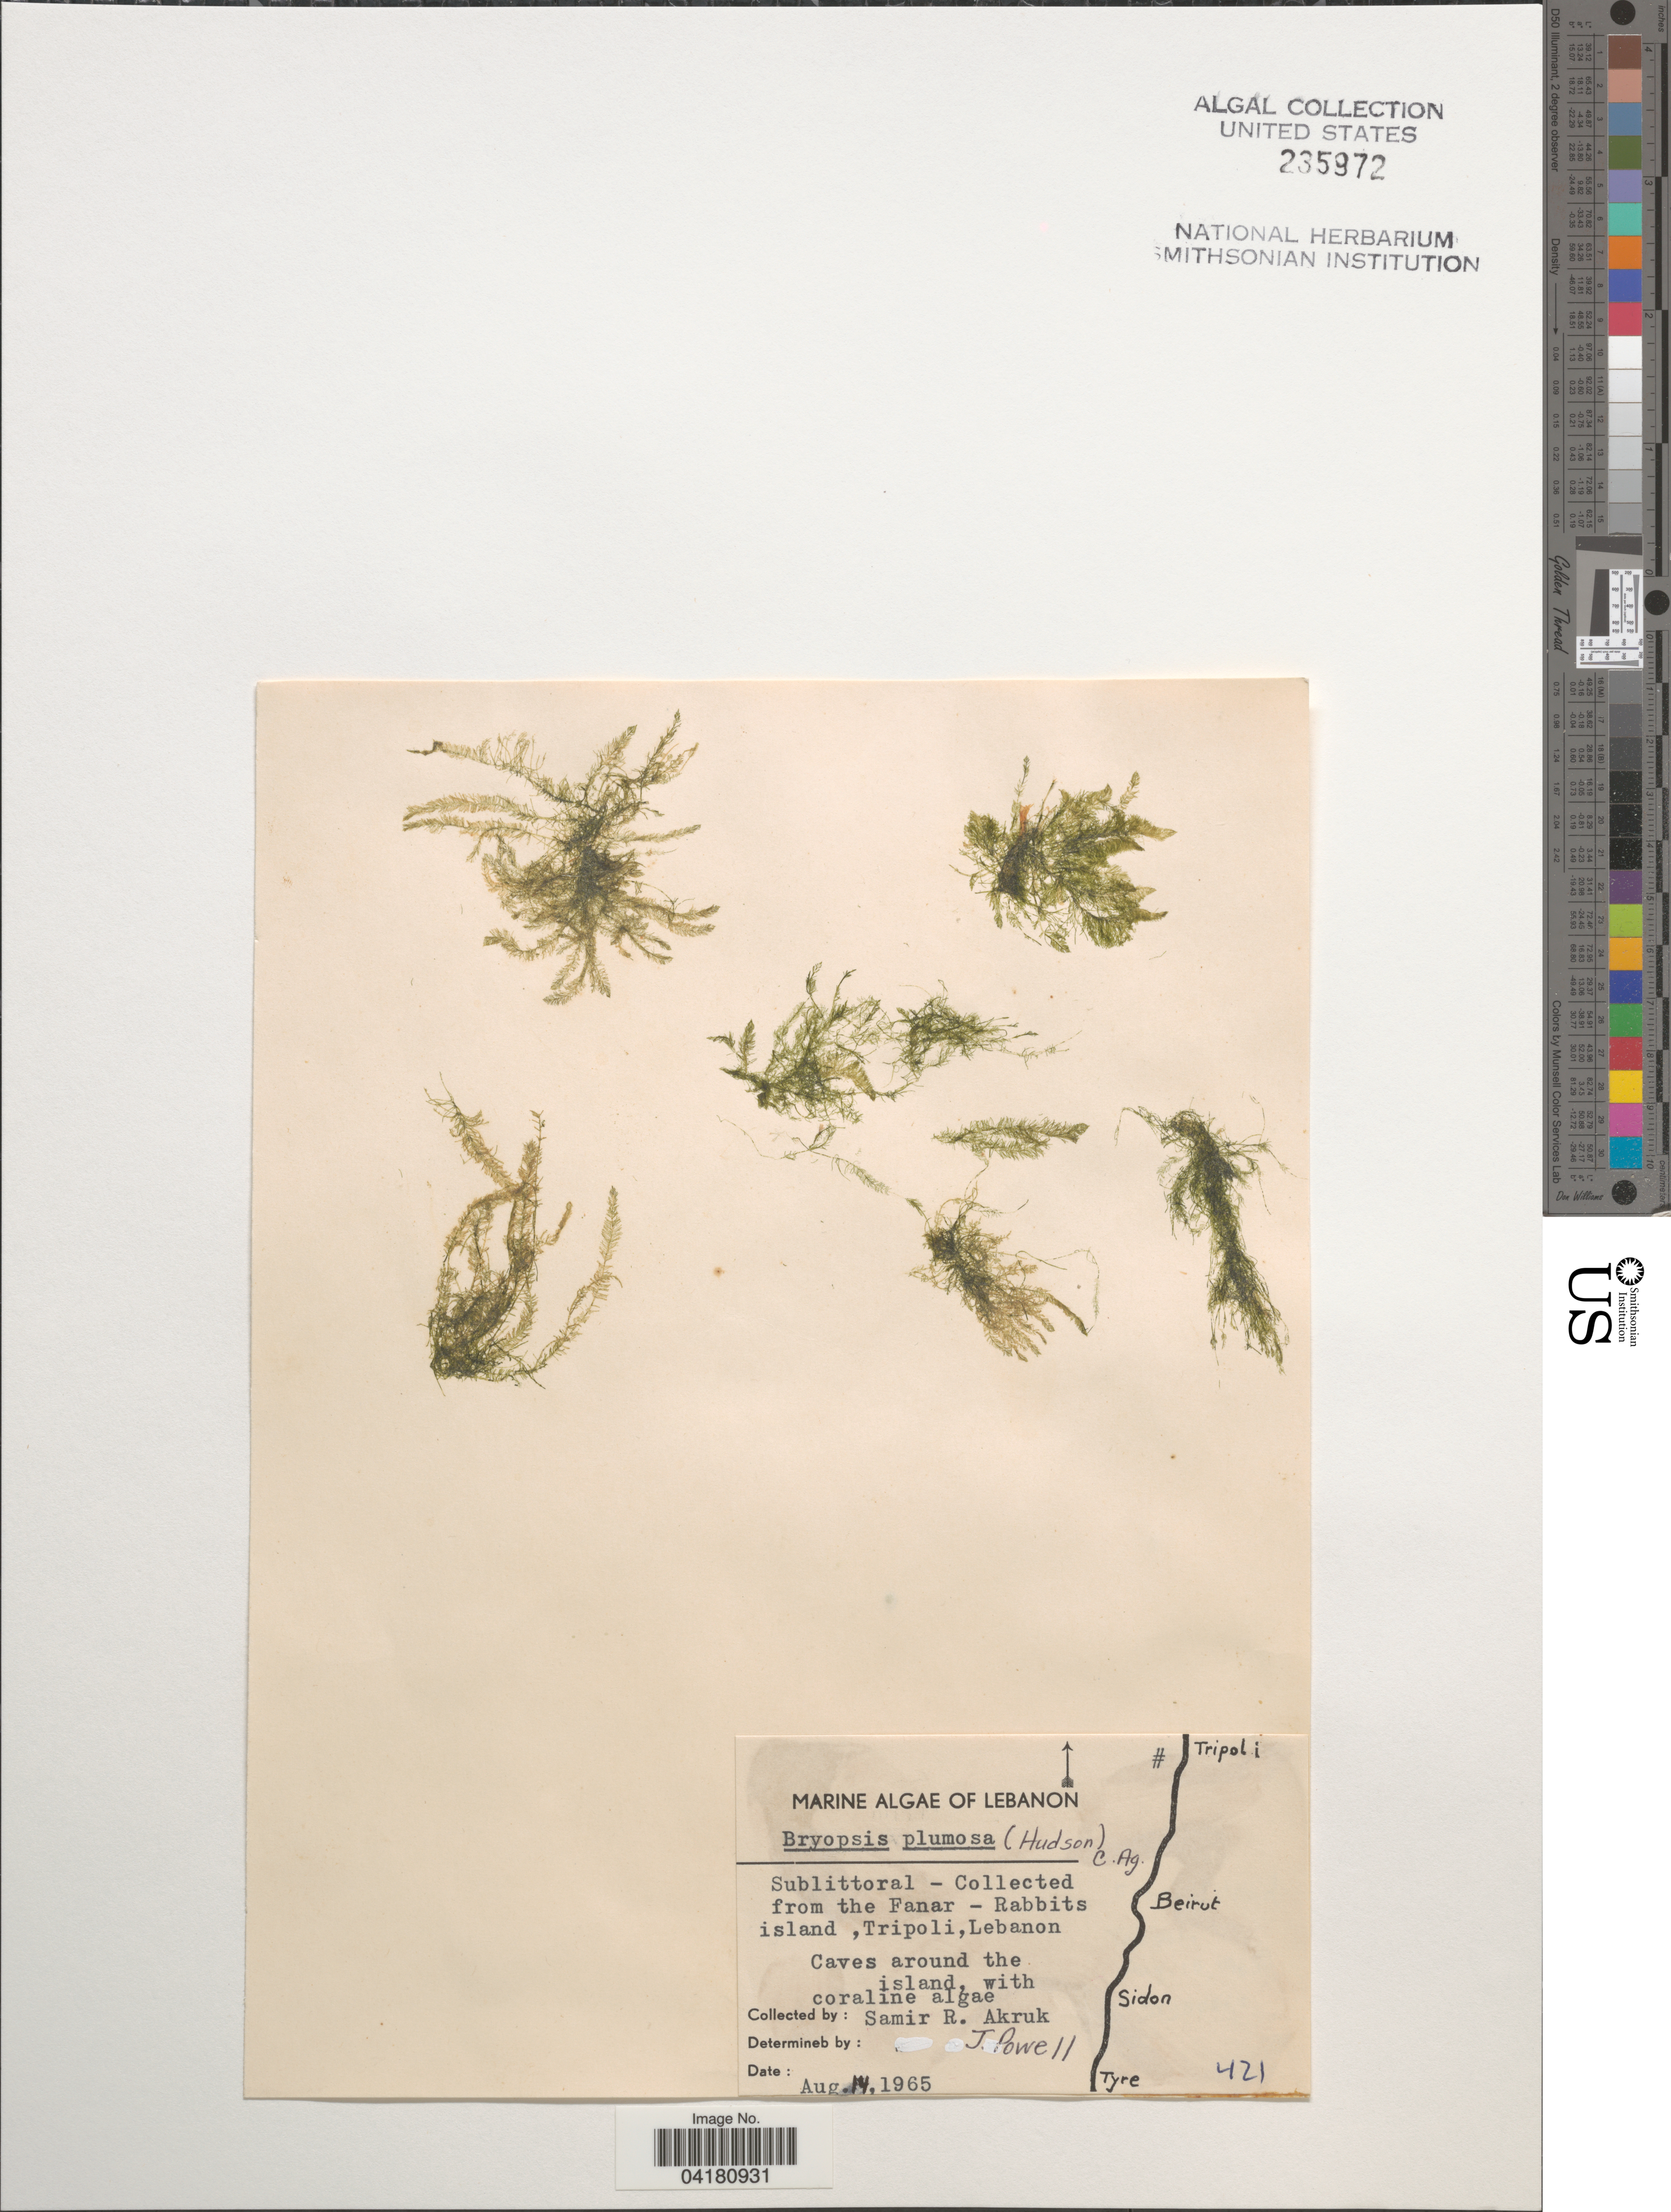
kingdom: Plantae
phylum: Chlorophyta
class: Ulvophyceae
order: Bryopsidales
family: Bryopsidaceae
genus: Bryopsis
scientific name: Bryopsis plumosa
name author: (Huds.) C. Agardh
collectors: S. Akruk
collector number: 421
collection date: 1965-08-14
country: Lebanon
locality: The Fanar - Rabbits island, Tripoli.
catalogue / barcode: US 235972